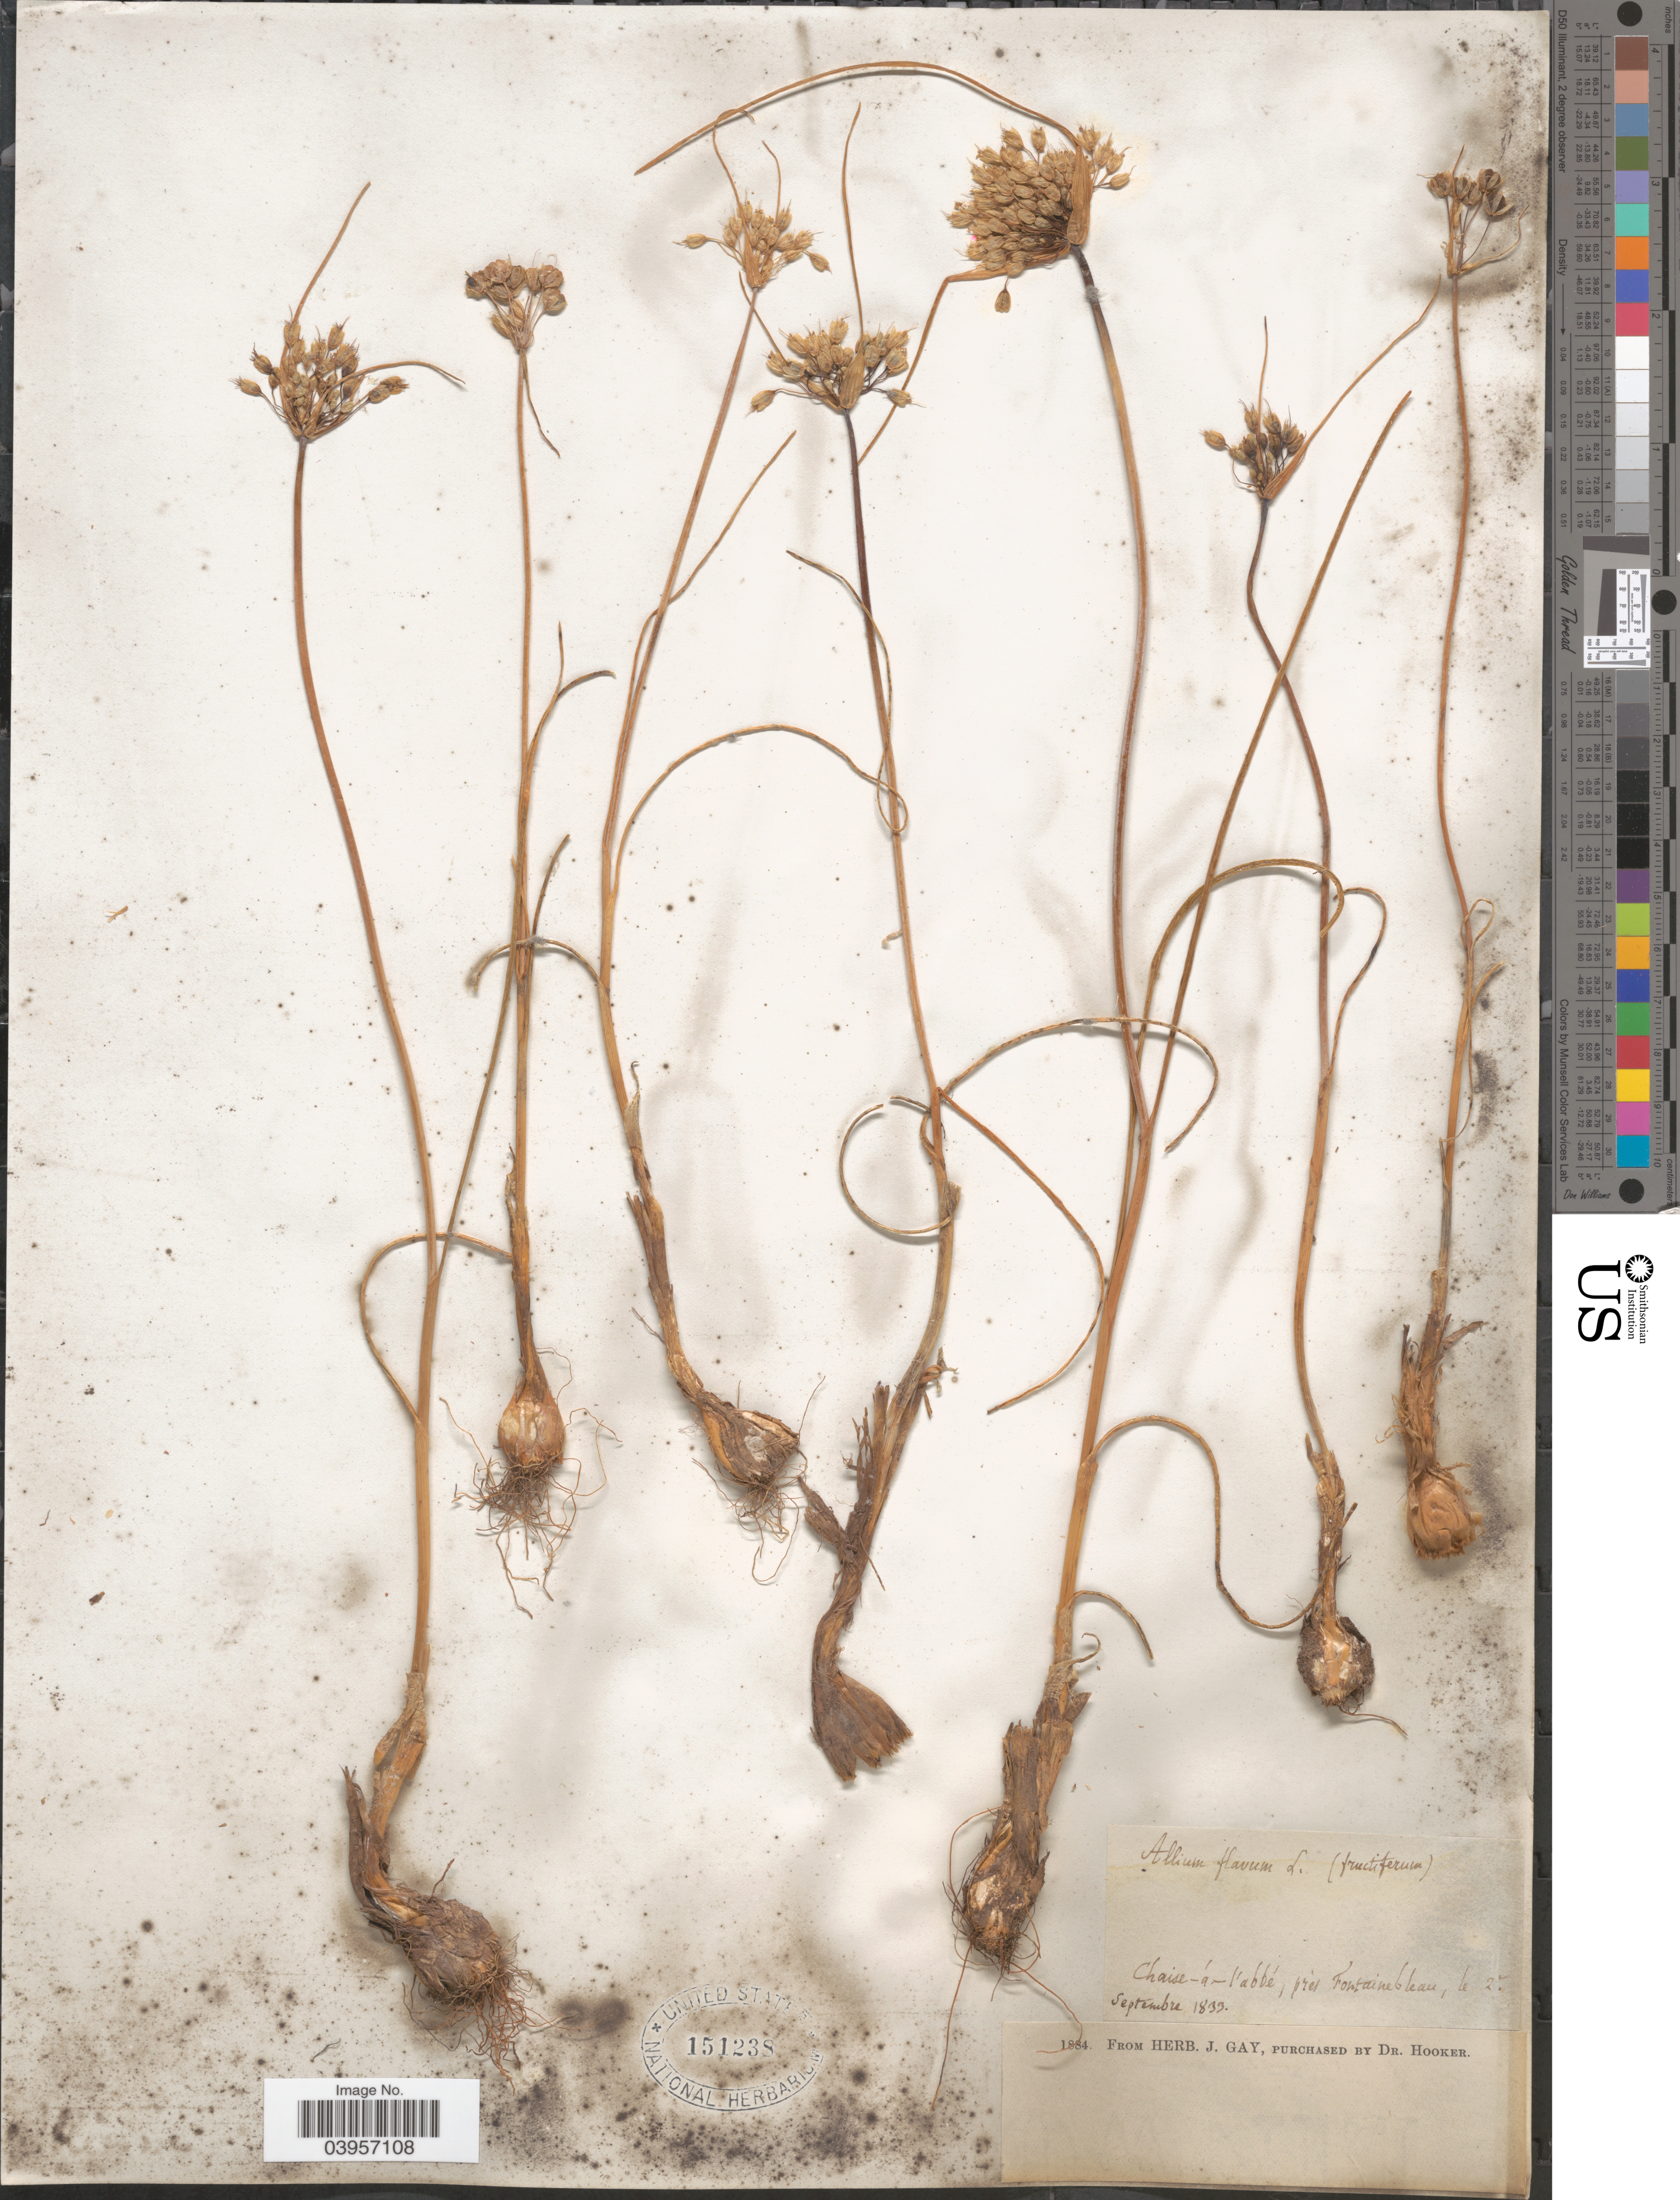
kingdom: Plantae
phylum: Tracheophyta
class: Liliopsida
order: Asparagales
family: Amaryllidaceae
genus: Allium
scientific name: Allium flavum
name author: L.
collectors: ex herb. J. Gay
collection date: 1833-09-02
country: France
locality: Chaise- á 0 l'abbé, près Fontainebleau. [interpreted]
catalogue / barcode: US 151238